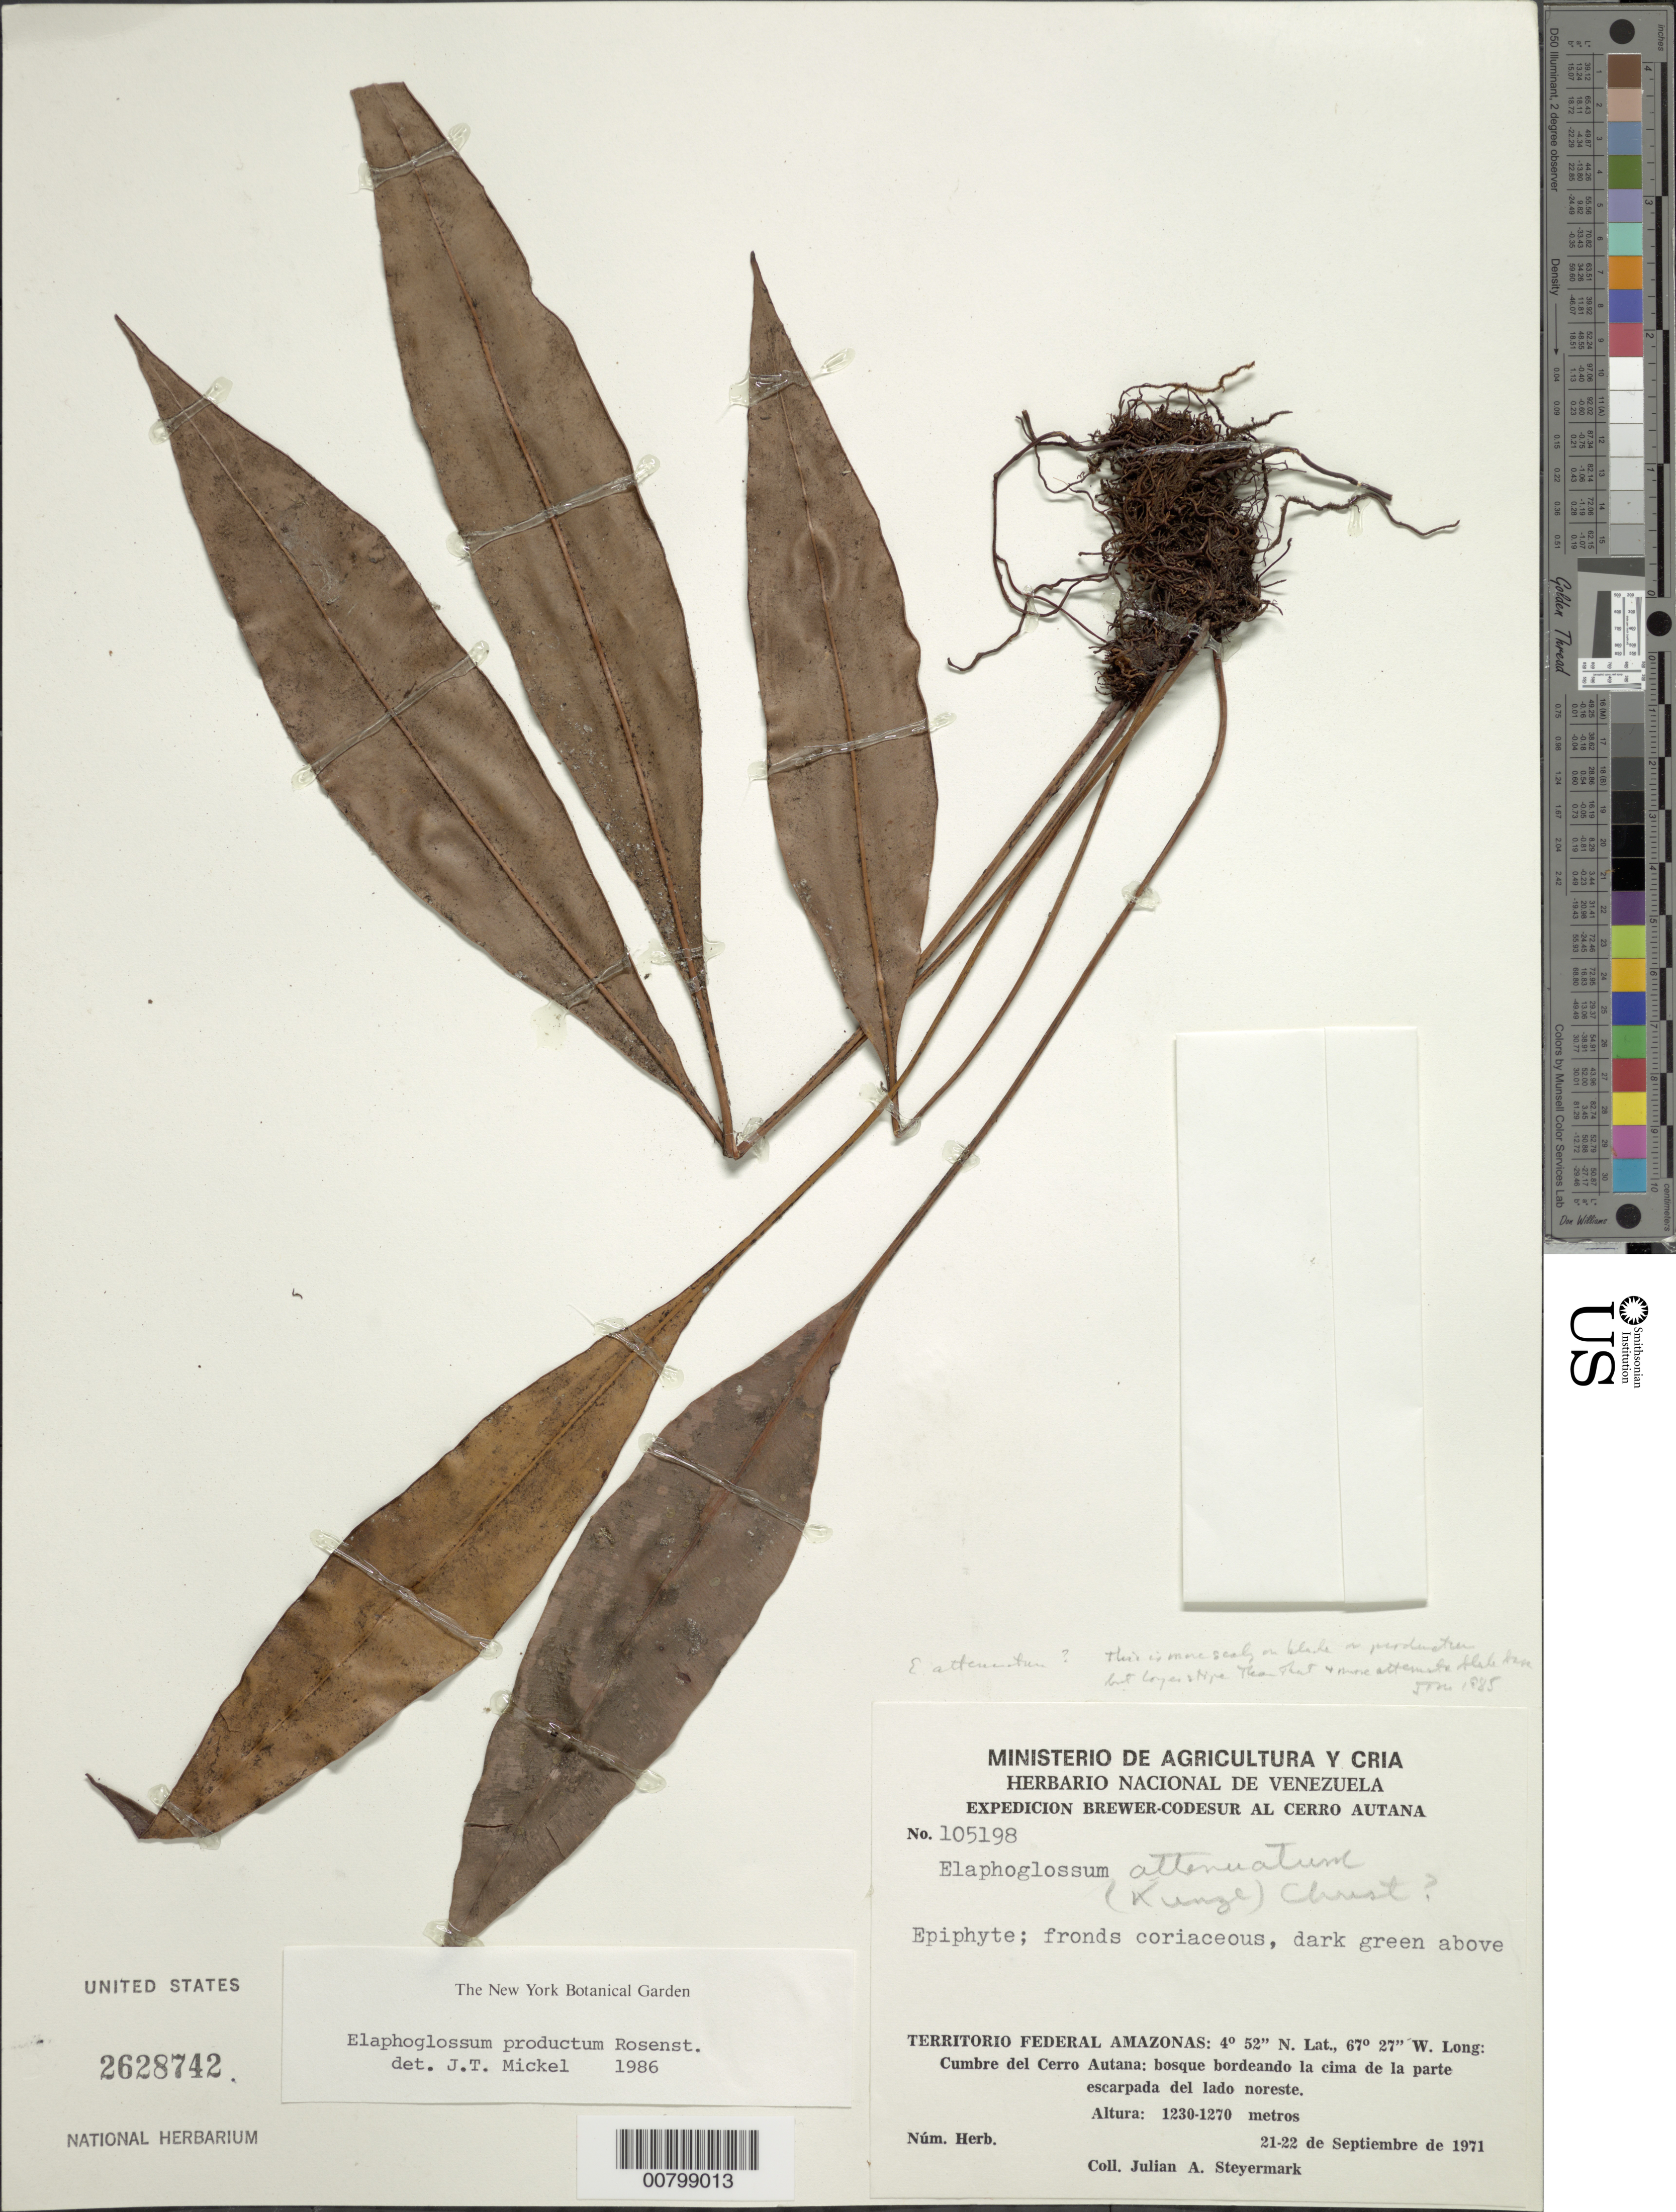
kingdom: Plantae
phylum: Tracheophyta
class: Polypodiopsida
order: Polypodiales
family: Dryopteridaceae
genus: Elaphoglossum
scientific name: Elaphoglossum productum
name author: Rosenst.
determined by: Mickel, J. T., (NY), New York Botanical Garden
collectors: J. Steyermark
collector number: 105198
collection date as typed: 21-Sep-71 to 22-Sep-71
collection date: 1971-09-21/1971-09-22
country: Venezuela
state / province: Amazonas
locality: Cerro Autana, cumbre, de la parte escarpada del lado NE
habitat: Bosque bordeando la cima de la parte escarpada del lado noreste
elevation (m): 1230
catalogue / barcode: US 2628742